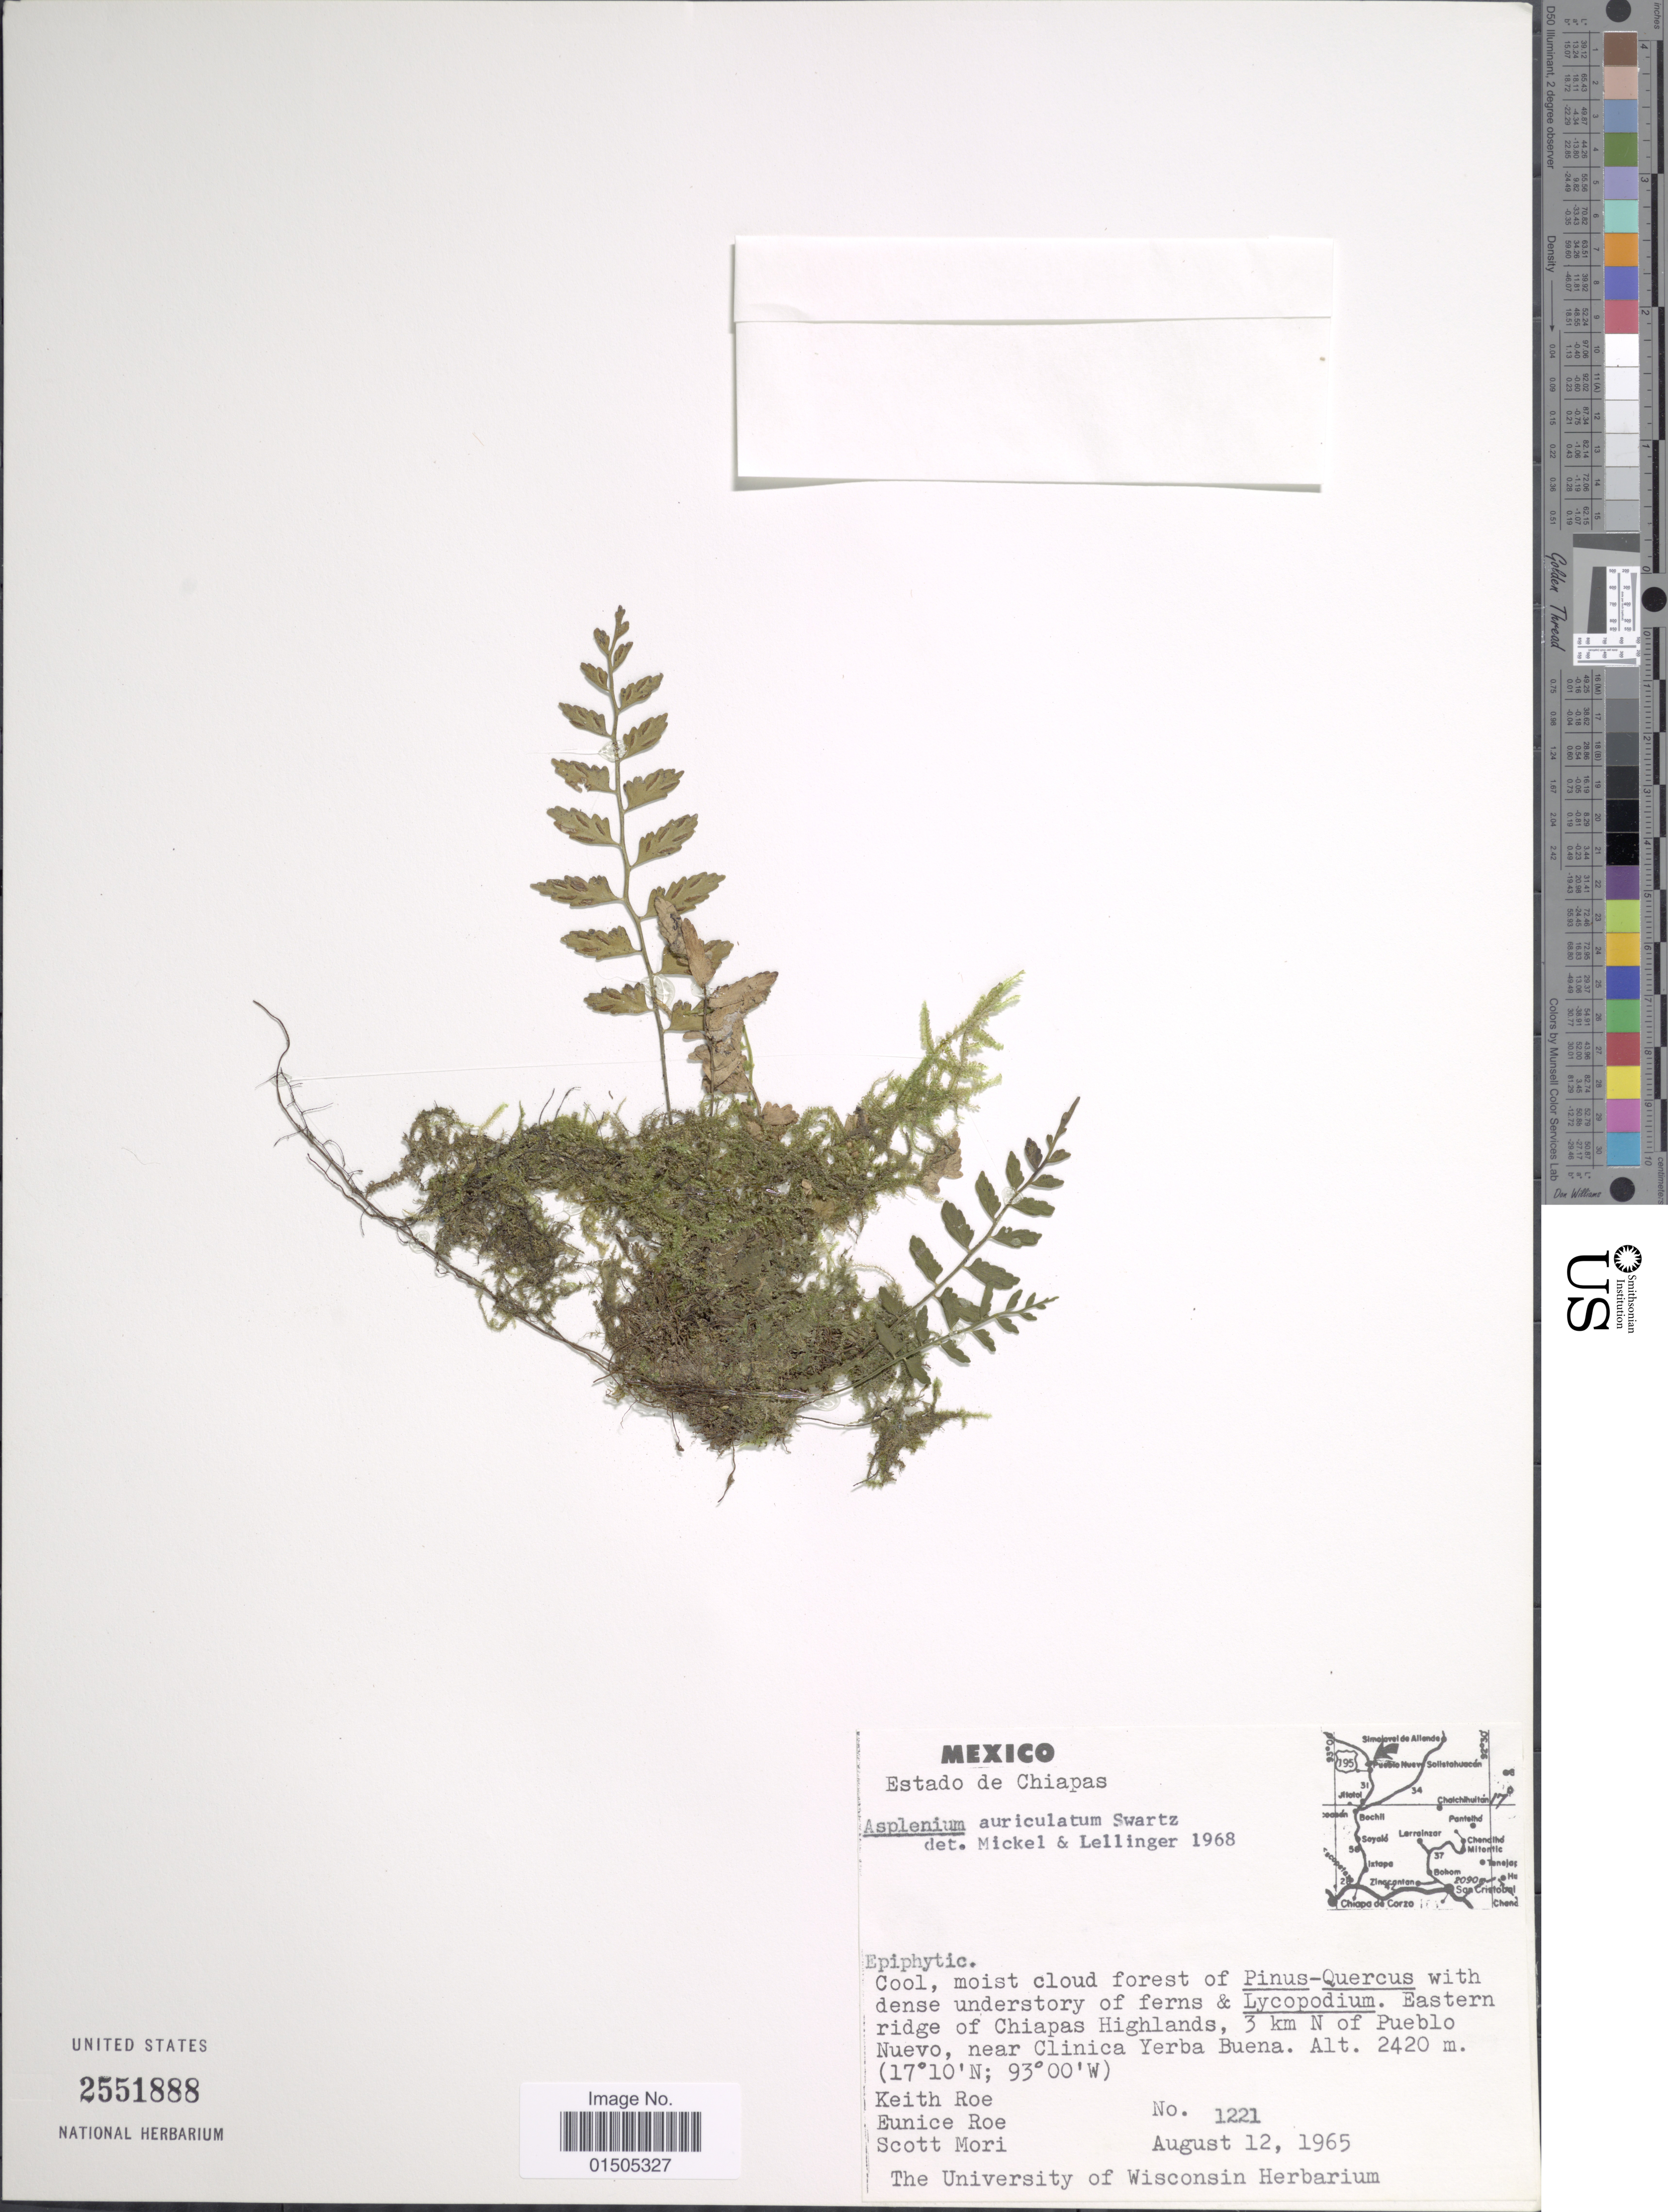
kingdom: Plantae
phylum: Tracheophyta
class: Polypodiopsida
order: Polypodiales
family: Aspleniaceae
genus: Asplenium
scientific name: Asplenium auriculatum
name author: Sw.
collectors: K. E. Roe, E. Roe & S. Mori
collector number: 1221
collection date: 1965-08-12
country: Mexico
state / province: Chiapas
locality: Eastern ridge of Chiapas Highlands, 3 km N of Pueblo Nuevo, near Clinica Yerba Buena.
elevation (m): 2420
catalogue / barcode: US 2551888